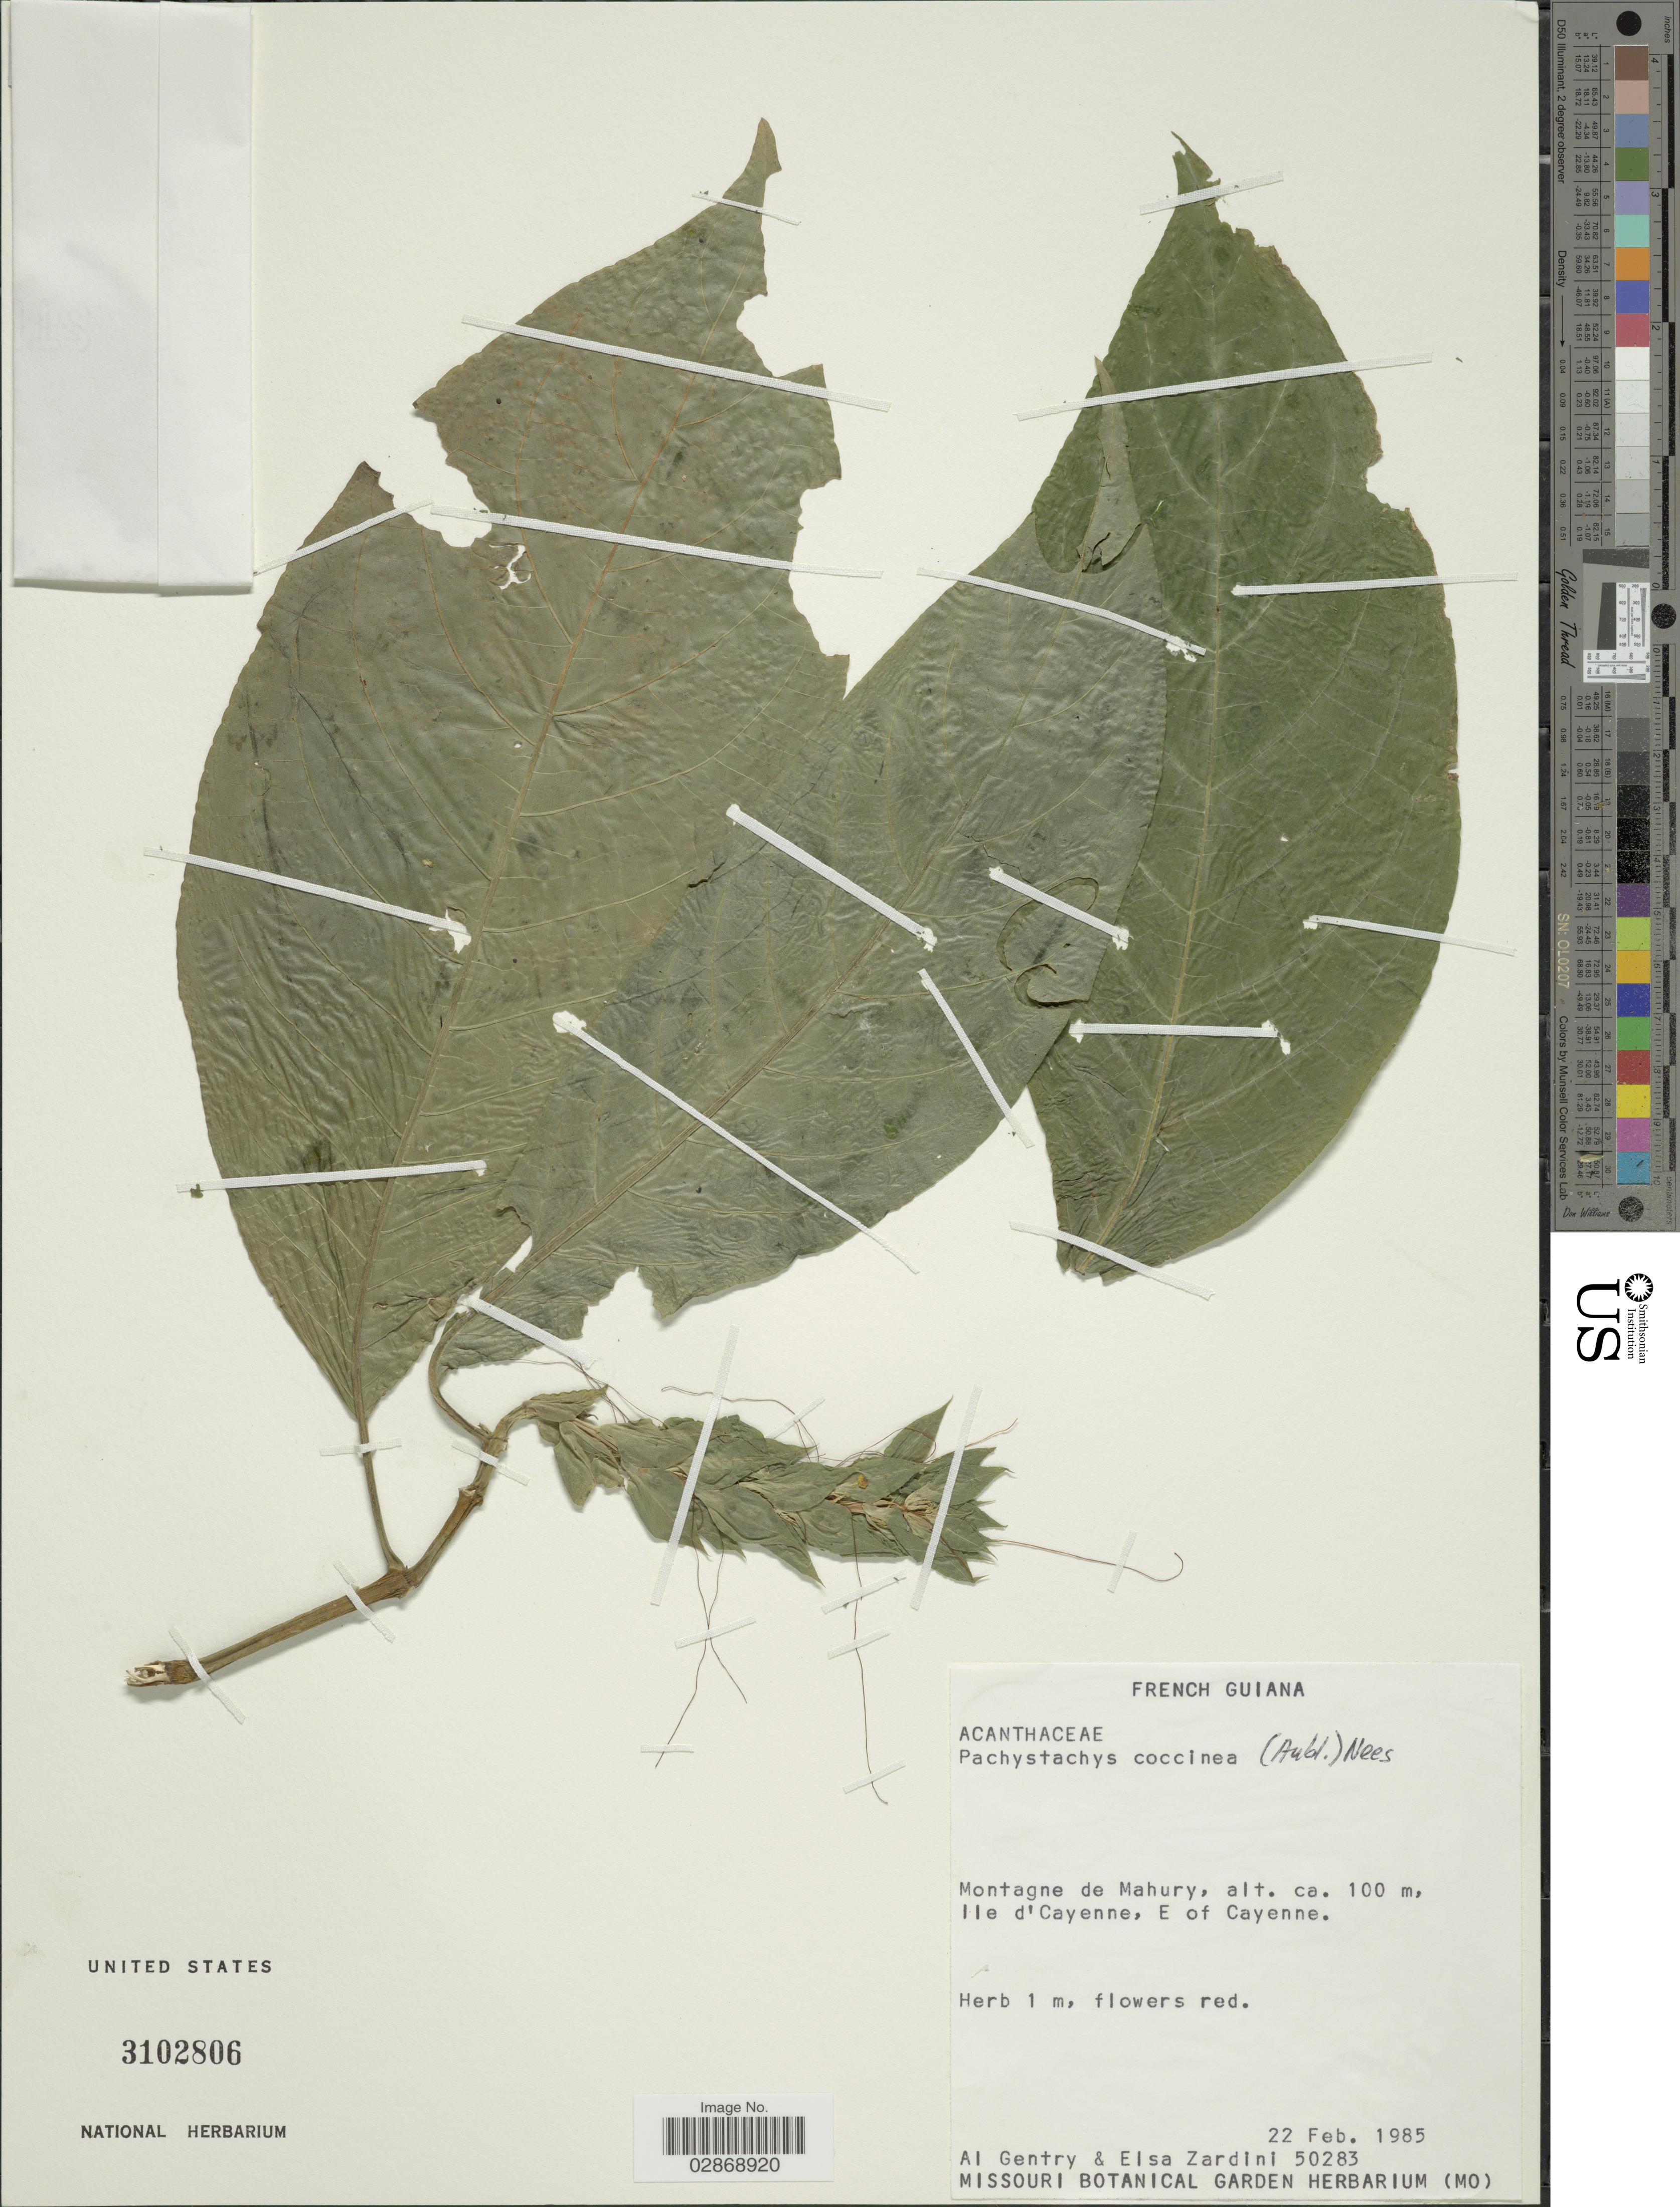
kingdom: Plantae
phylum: Tracheophyta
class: Magnoliopsida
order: Lamiales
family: Acanthaceae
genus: Pachystachys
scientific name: Pachystachys coccinea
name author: (Aubl.) Nees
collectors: A. H. Gentry & E. M. Zardini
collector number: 50283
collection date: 1985-02-22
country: French Guiana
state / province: Cayenne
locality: Montagne de Mahury. Ile d'Cayenne, E of Cayenne.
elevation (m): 100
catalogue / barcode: US 3102806